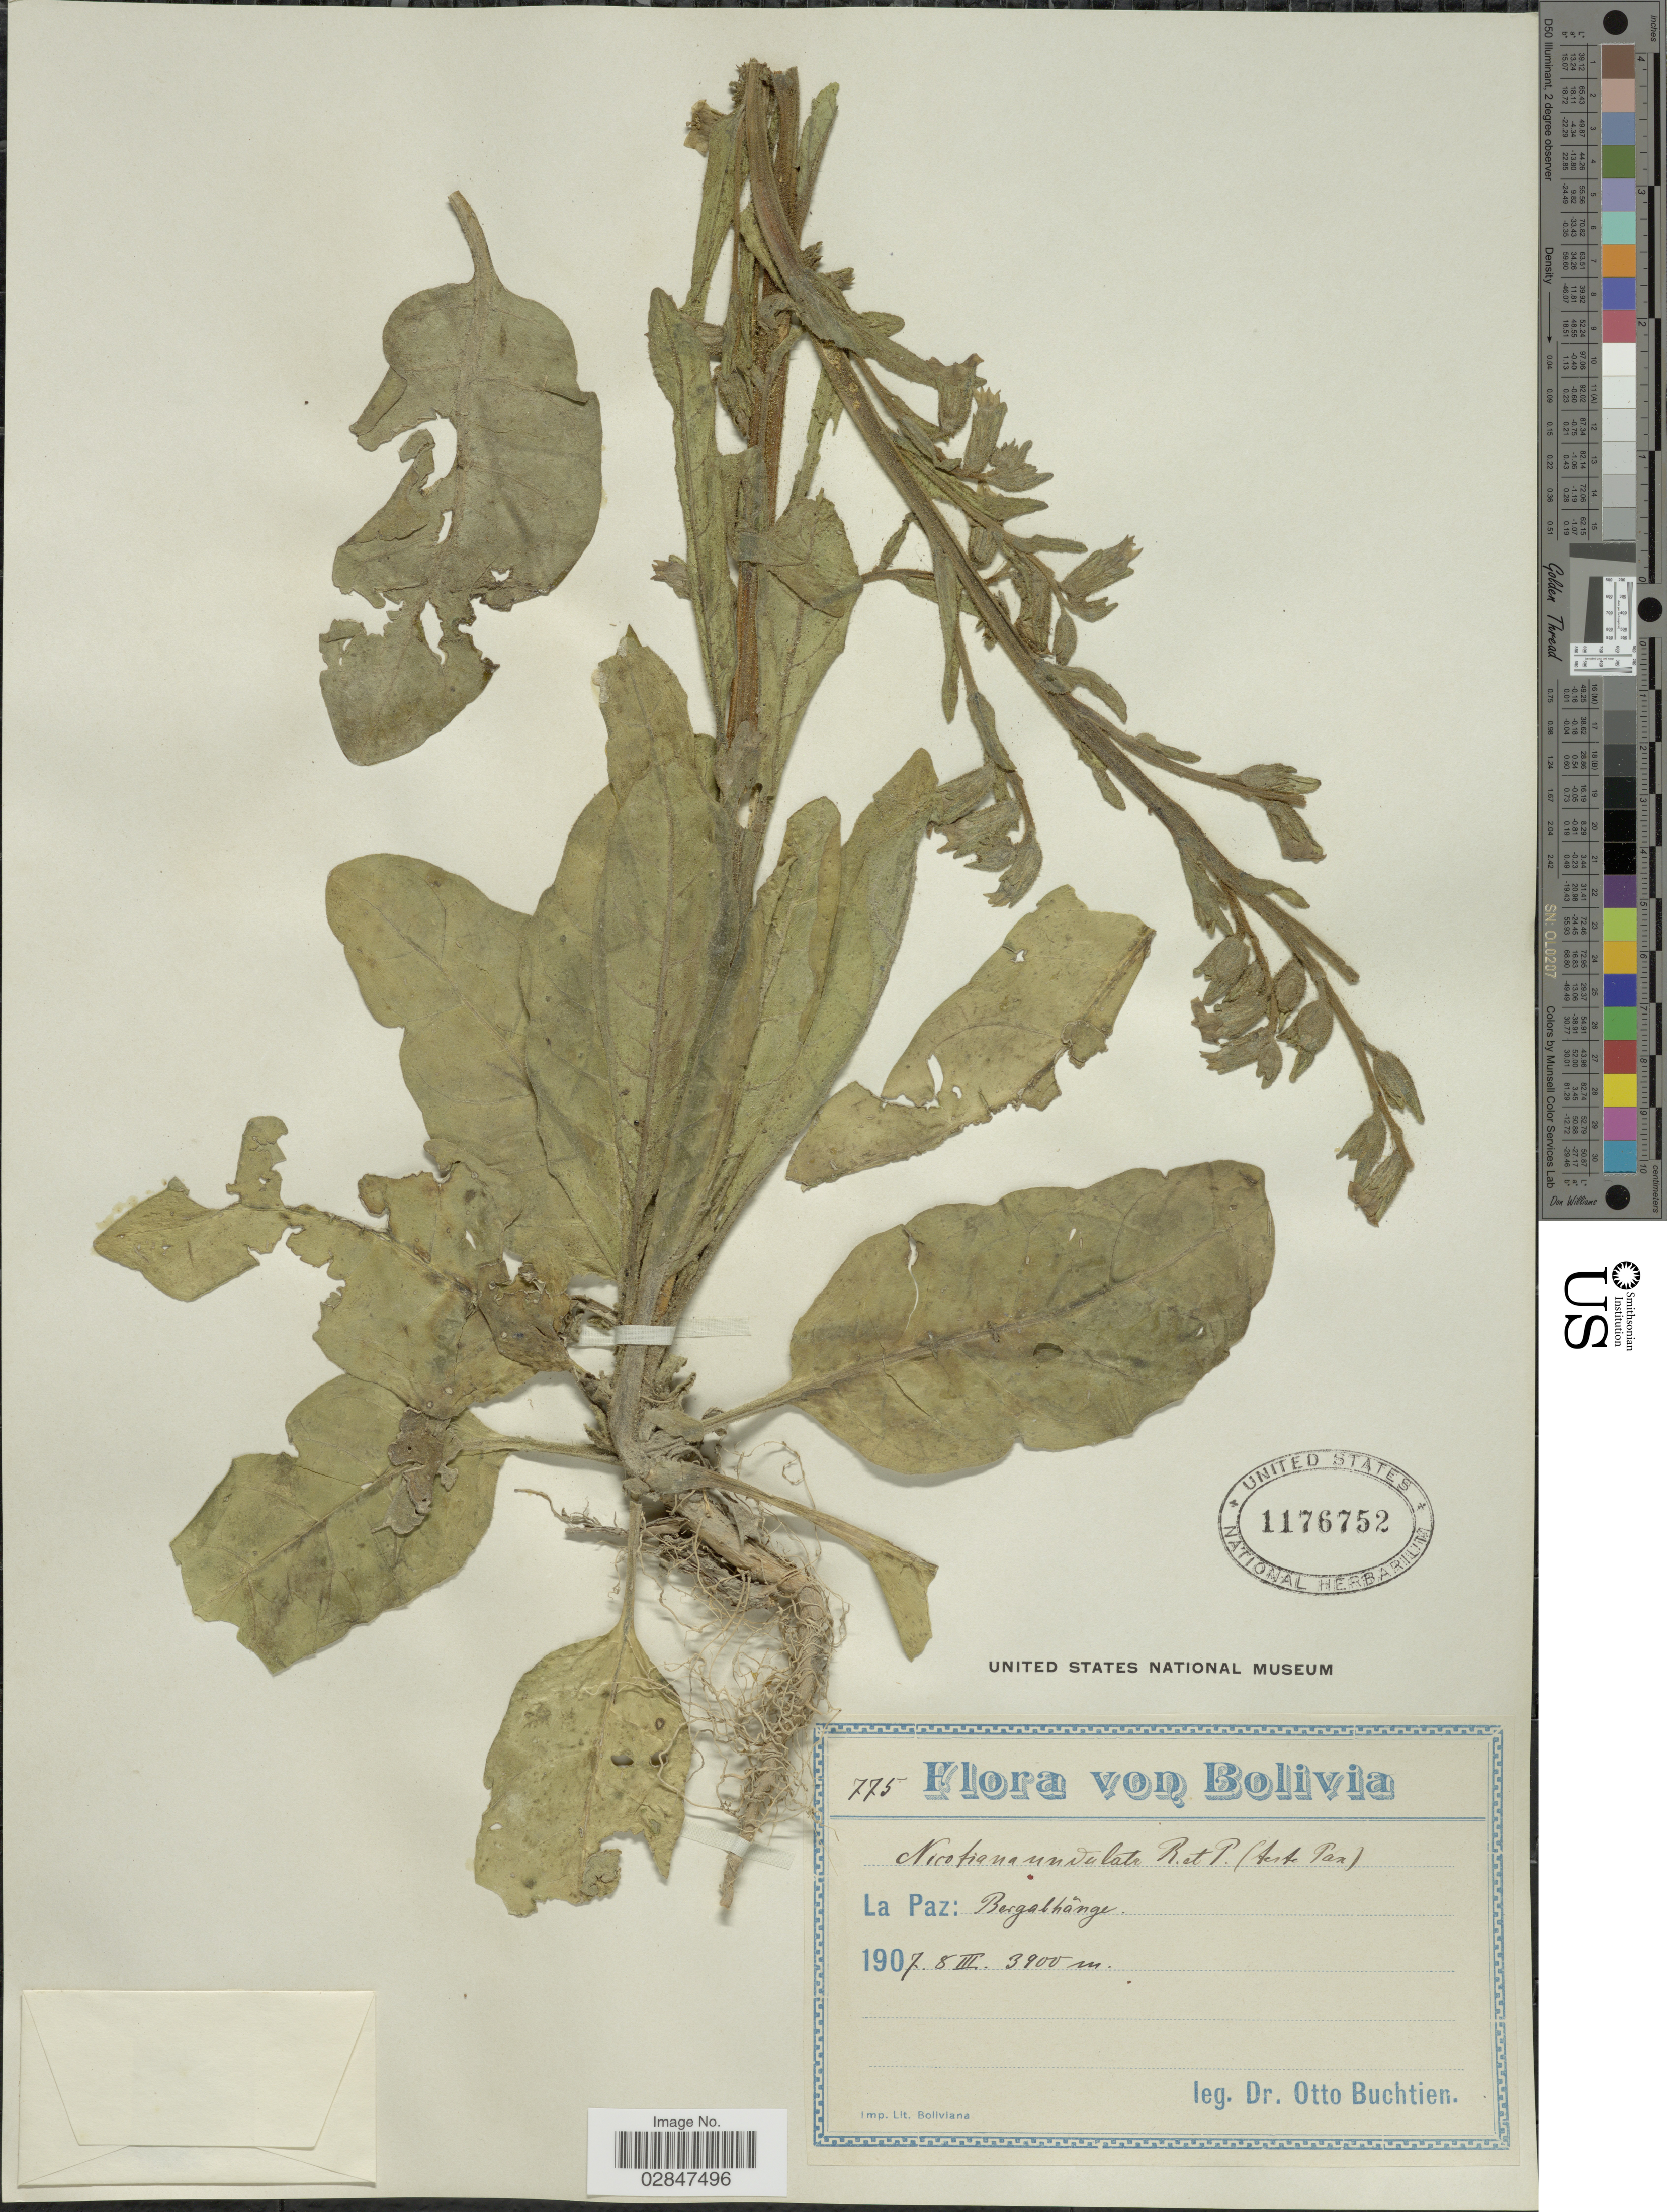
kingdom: Plantae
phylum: Tracheophyta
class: Magnoliopsida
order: Solanales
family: Solanaceae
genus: Nicotiana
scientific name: Nicotiana undulata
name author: Ruiz & Pav.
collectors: O. Buchtien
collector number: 775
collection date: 1907-03-08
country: Bolivia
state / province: La Paz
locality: La Paz: Bergabhange.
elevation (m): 3900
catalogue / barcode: US 1176752